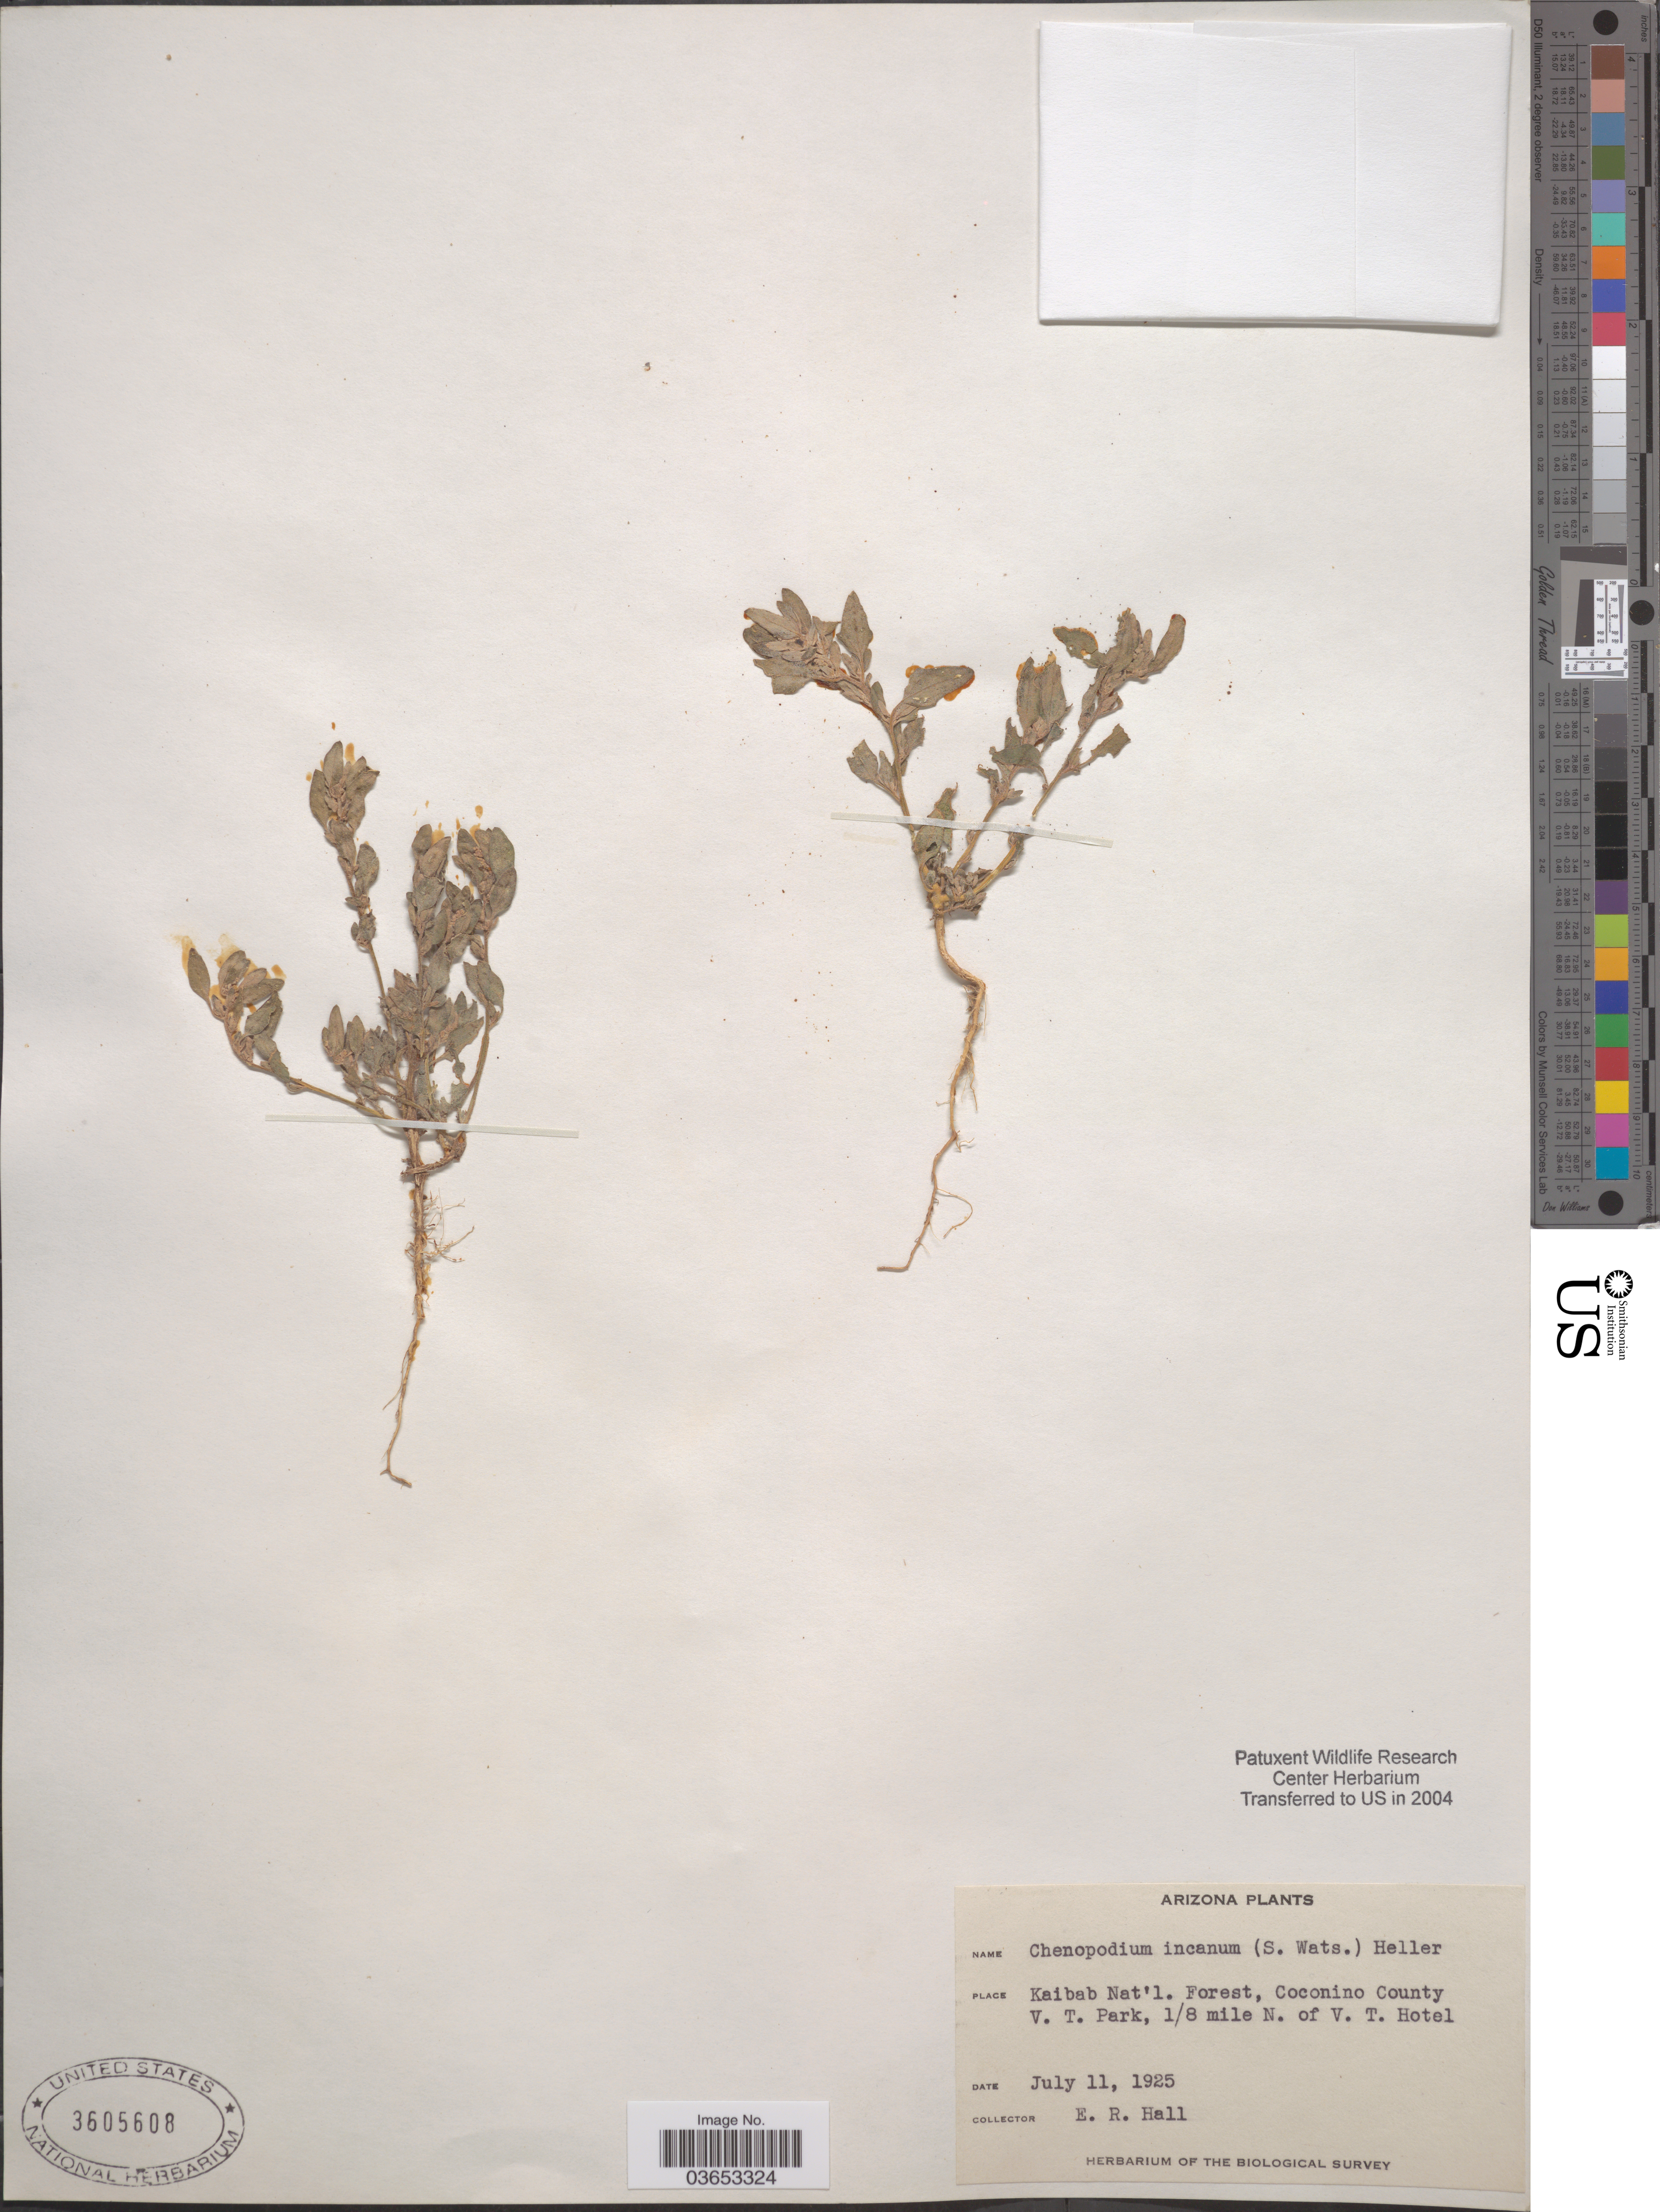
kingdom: Plantae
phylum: Tracheophyta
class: Magnoliopsida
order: Caryophyllales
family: Amaranthaceae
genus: Chenopodium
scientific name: Chenopodium incanum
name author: (S. Watson) A. Heller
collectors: E. Hall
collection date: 1925-07-11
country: United States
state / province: Arizona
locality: Kaibab Nat'l. Forest, Coconino County V. T. Park, 1/8 mile N. of V. T. Hotel.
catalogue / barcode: US 3605608